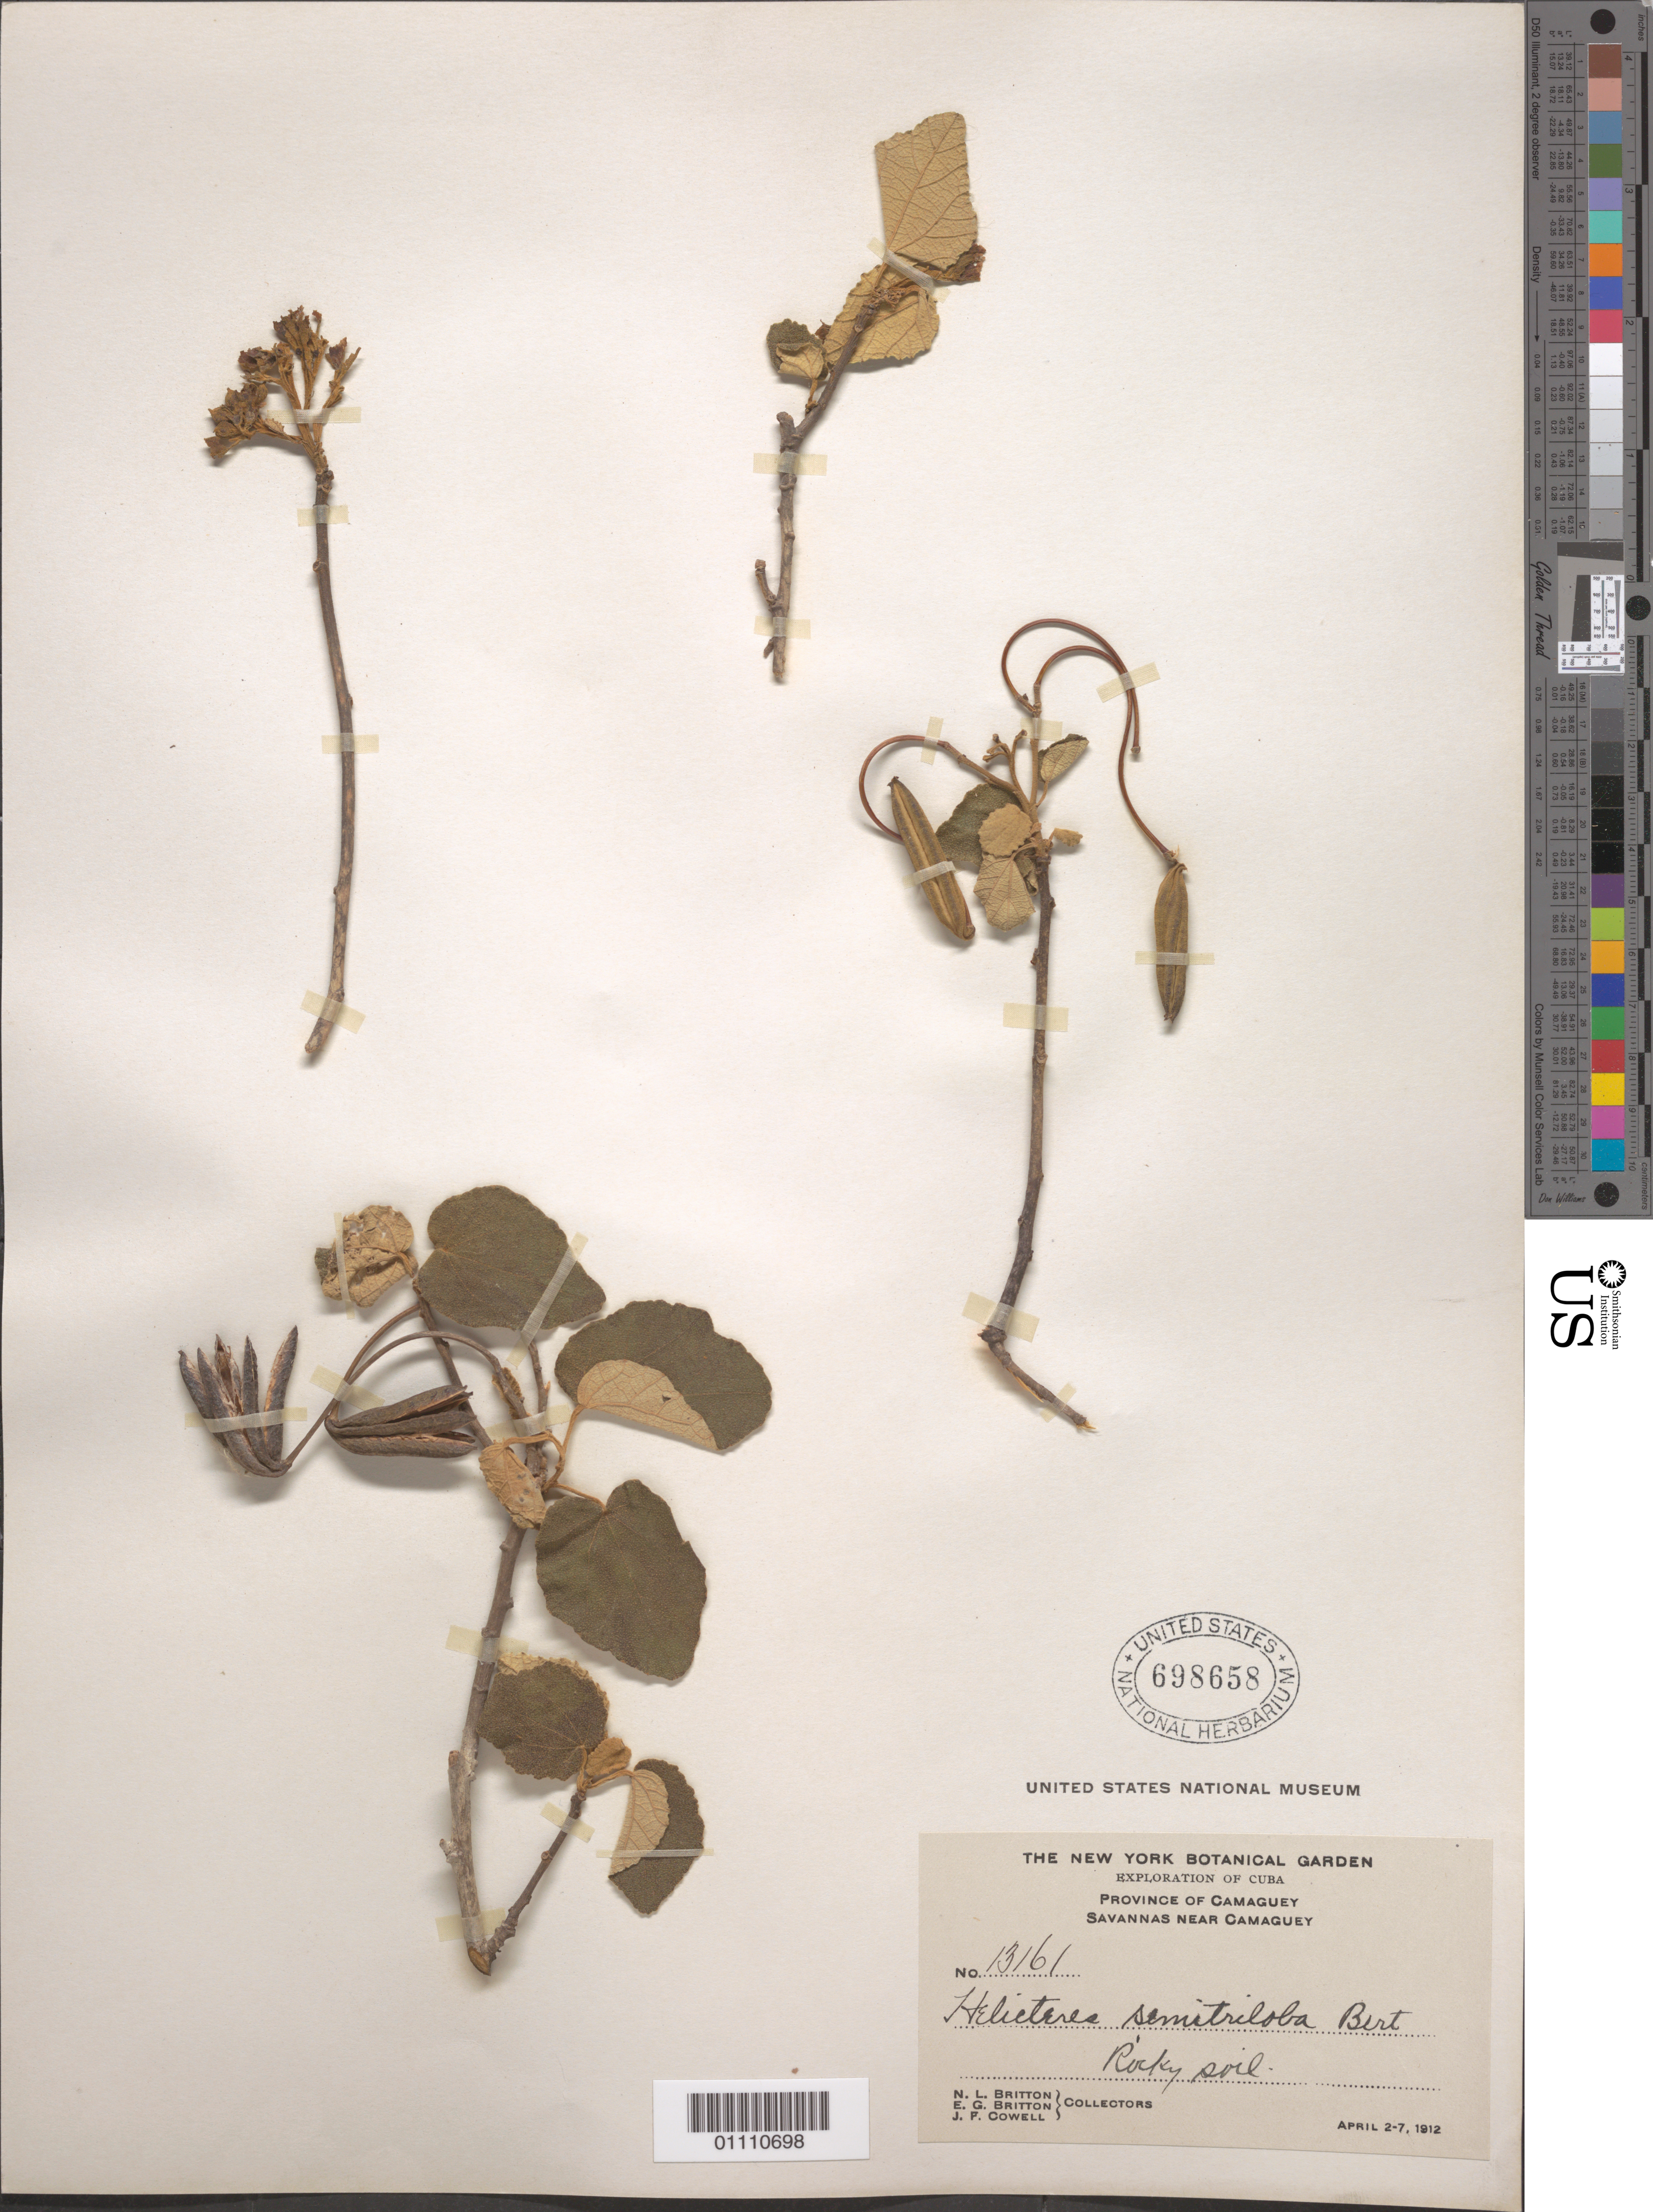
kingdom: Plantae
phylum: Tracheophyta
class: Magnoliopsida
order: Malvales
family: Malvaceae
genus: Helicteres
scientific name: Helicteres semitriloba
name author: Bertero ex DC.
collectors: N. Britton, E. G. Britton & J. F. Cowell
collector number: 13161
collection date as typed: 02 Apr 1912 to 07 Apr 1912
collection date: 1912-04-02/1912-04-07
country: Cuba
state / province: Camagüey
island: Cuba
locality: Savannas near Camaguey, Province of Camaguey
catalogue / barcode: US 698658